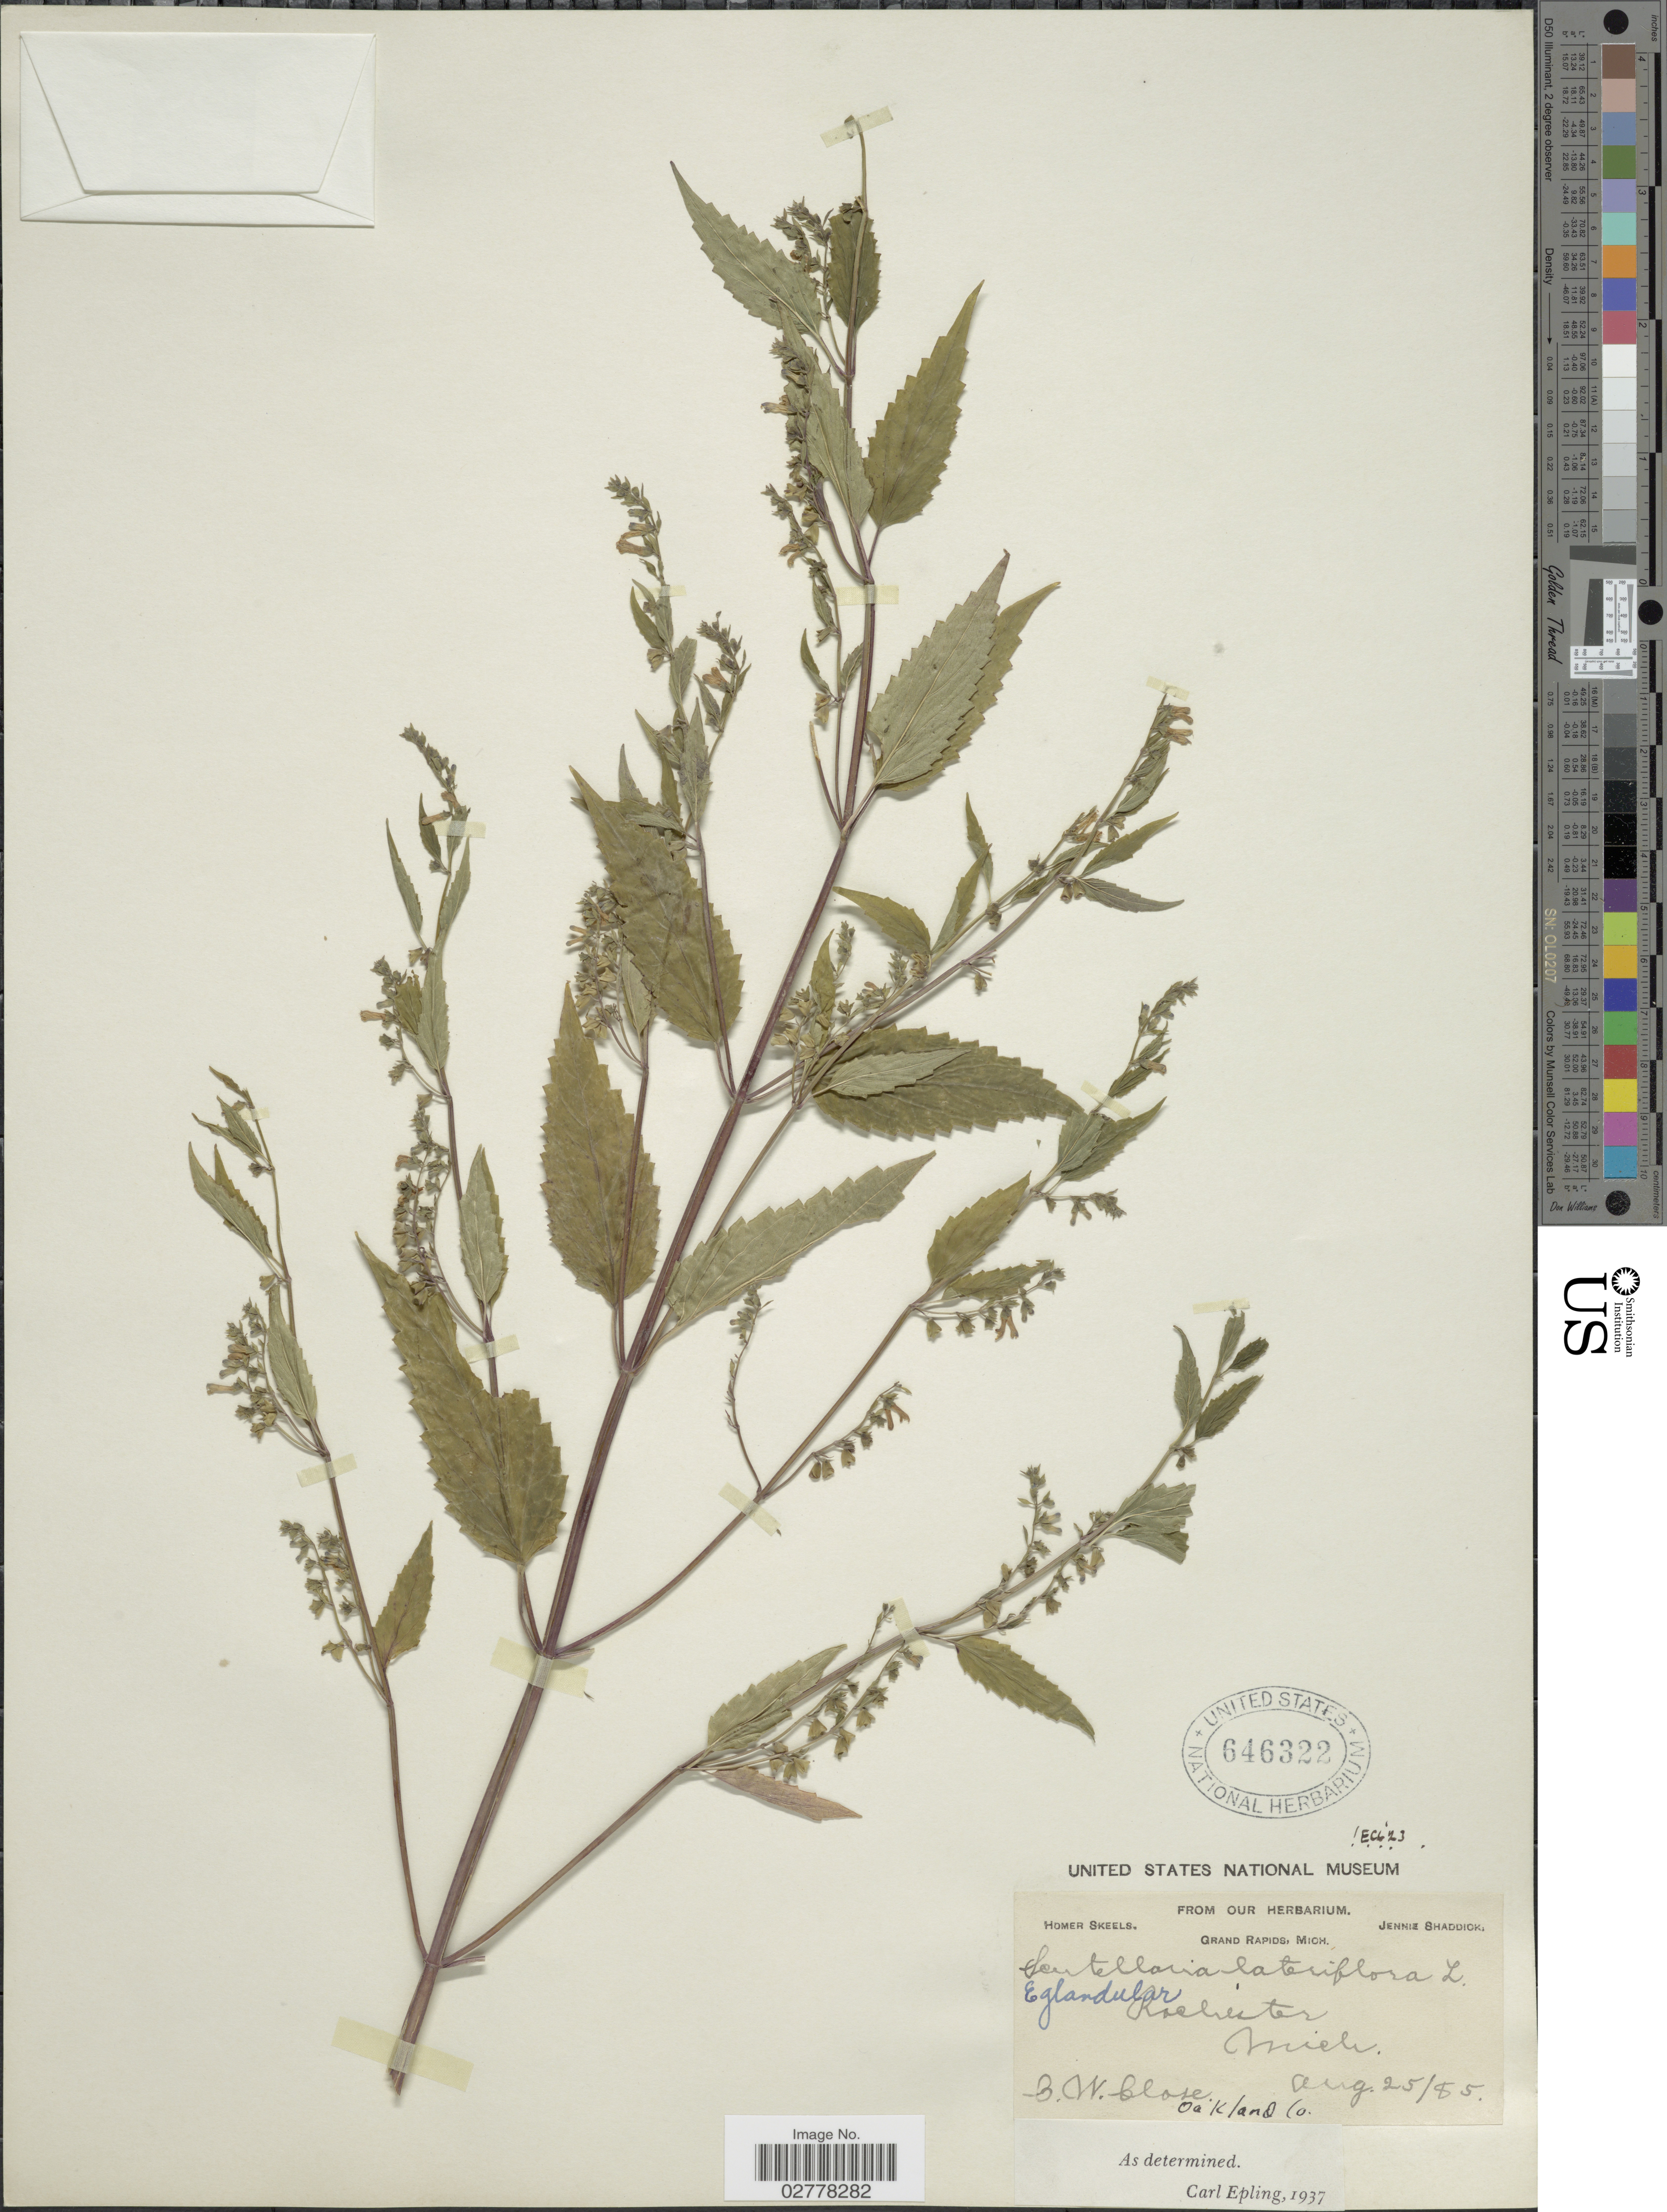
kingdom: Plantae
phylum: Tracheophyta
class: Magnoliopsida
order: Lamiales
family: Lamiaceae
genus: Scutellaria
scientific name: Scutellaria lateriflora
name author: L.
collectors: B. Close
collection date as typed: Transcribed d/m/y: 25/8/85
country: United States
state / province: Michigan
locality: Grand Rapids. Rochester. Oakland Co.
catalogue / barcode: US 646322